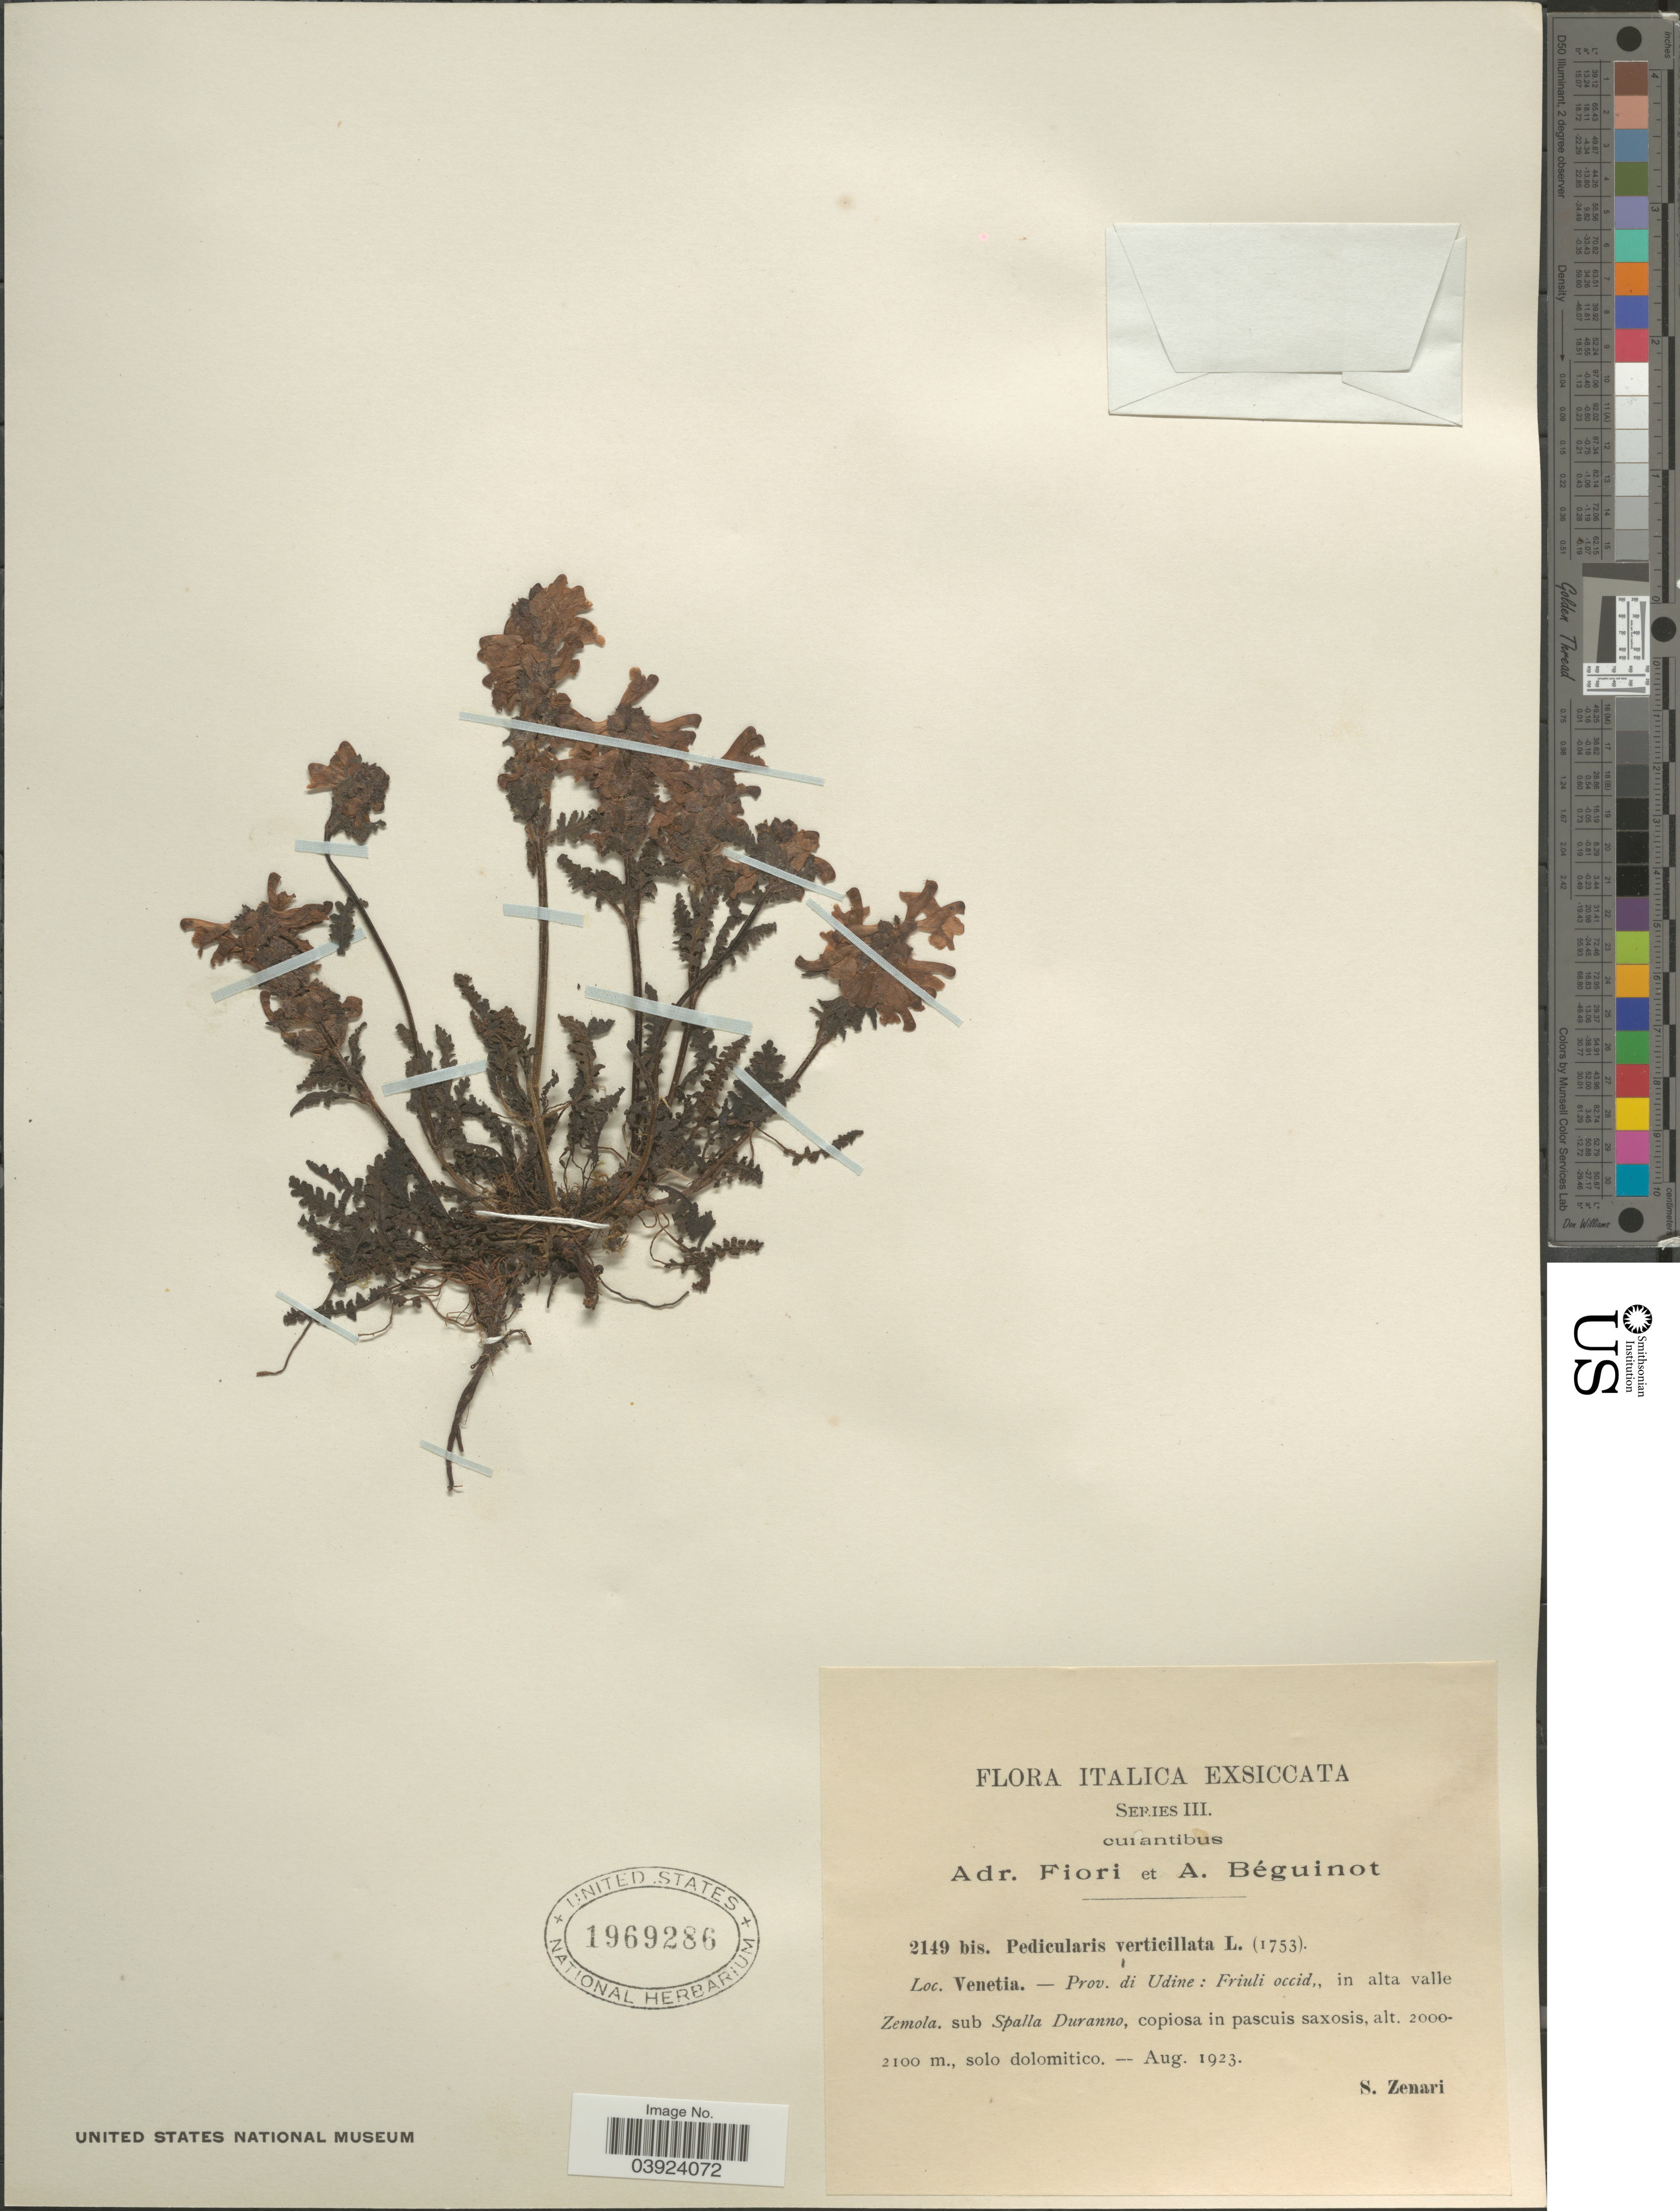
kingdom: Plantae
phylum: Tracheophyta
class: Magnoliopsida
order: Lamiales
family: Orobanchaceae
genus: Pedicularis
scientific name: Pedicularis verticillata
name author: L.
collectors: S. Zenari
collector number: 2149 bis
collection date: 1923-08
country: Italy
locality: Italica. Venetia. - Prov. di Udine: Friuli occid., in alta valle Zemola, sub Spalla Duranno.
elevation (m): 2100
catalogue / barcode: US 1969286